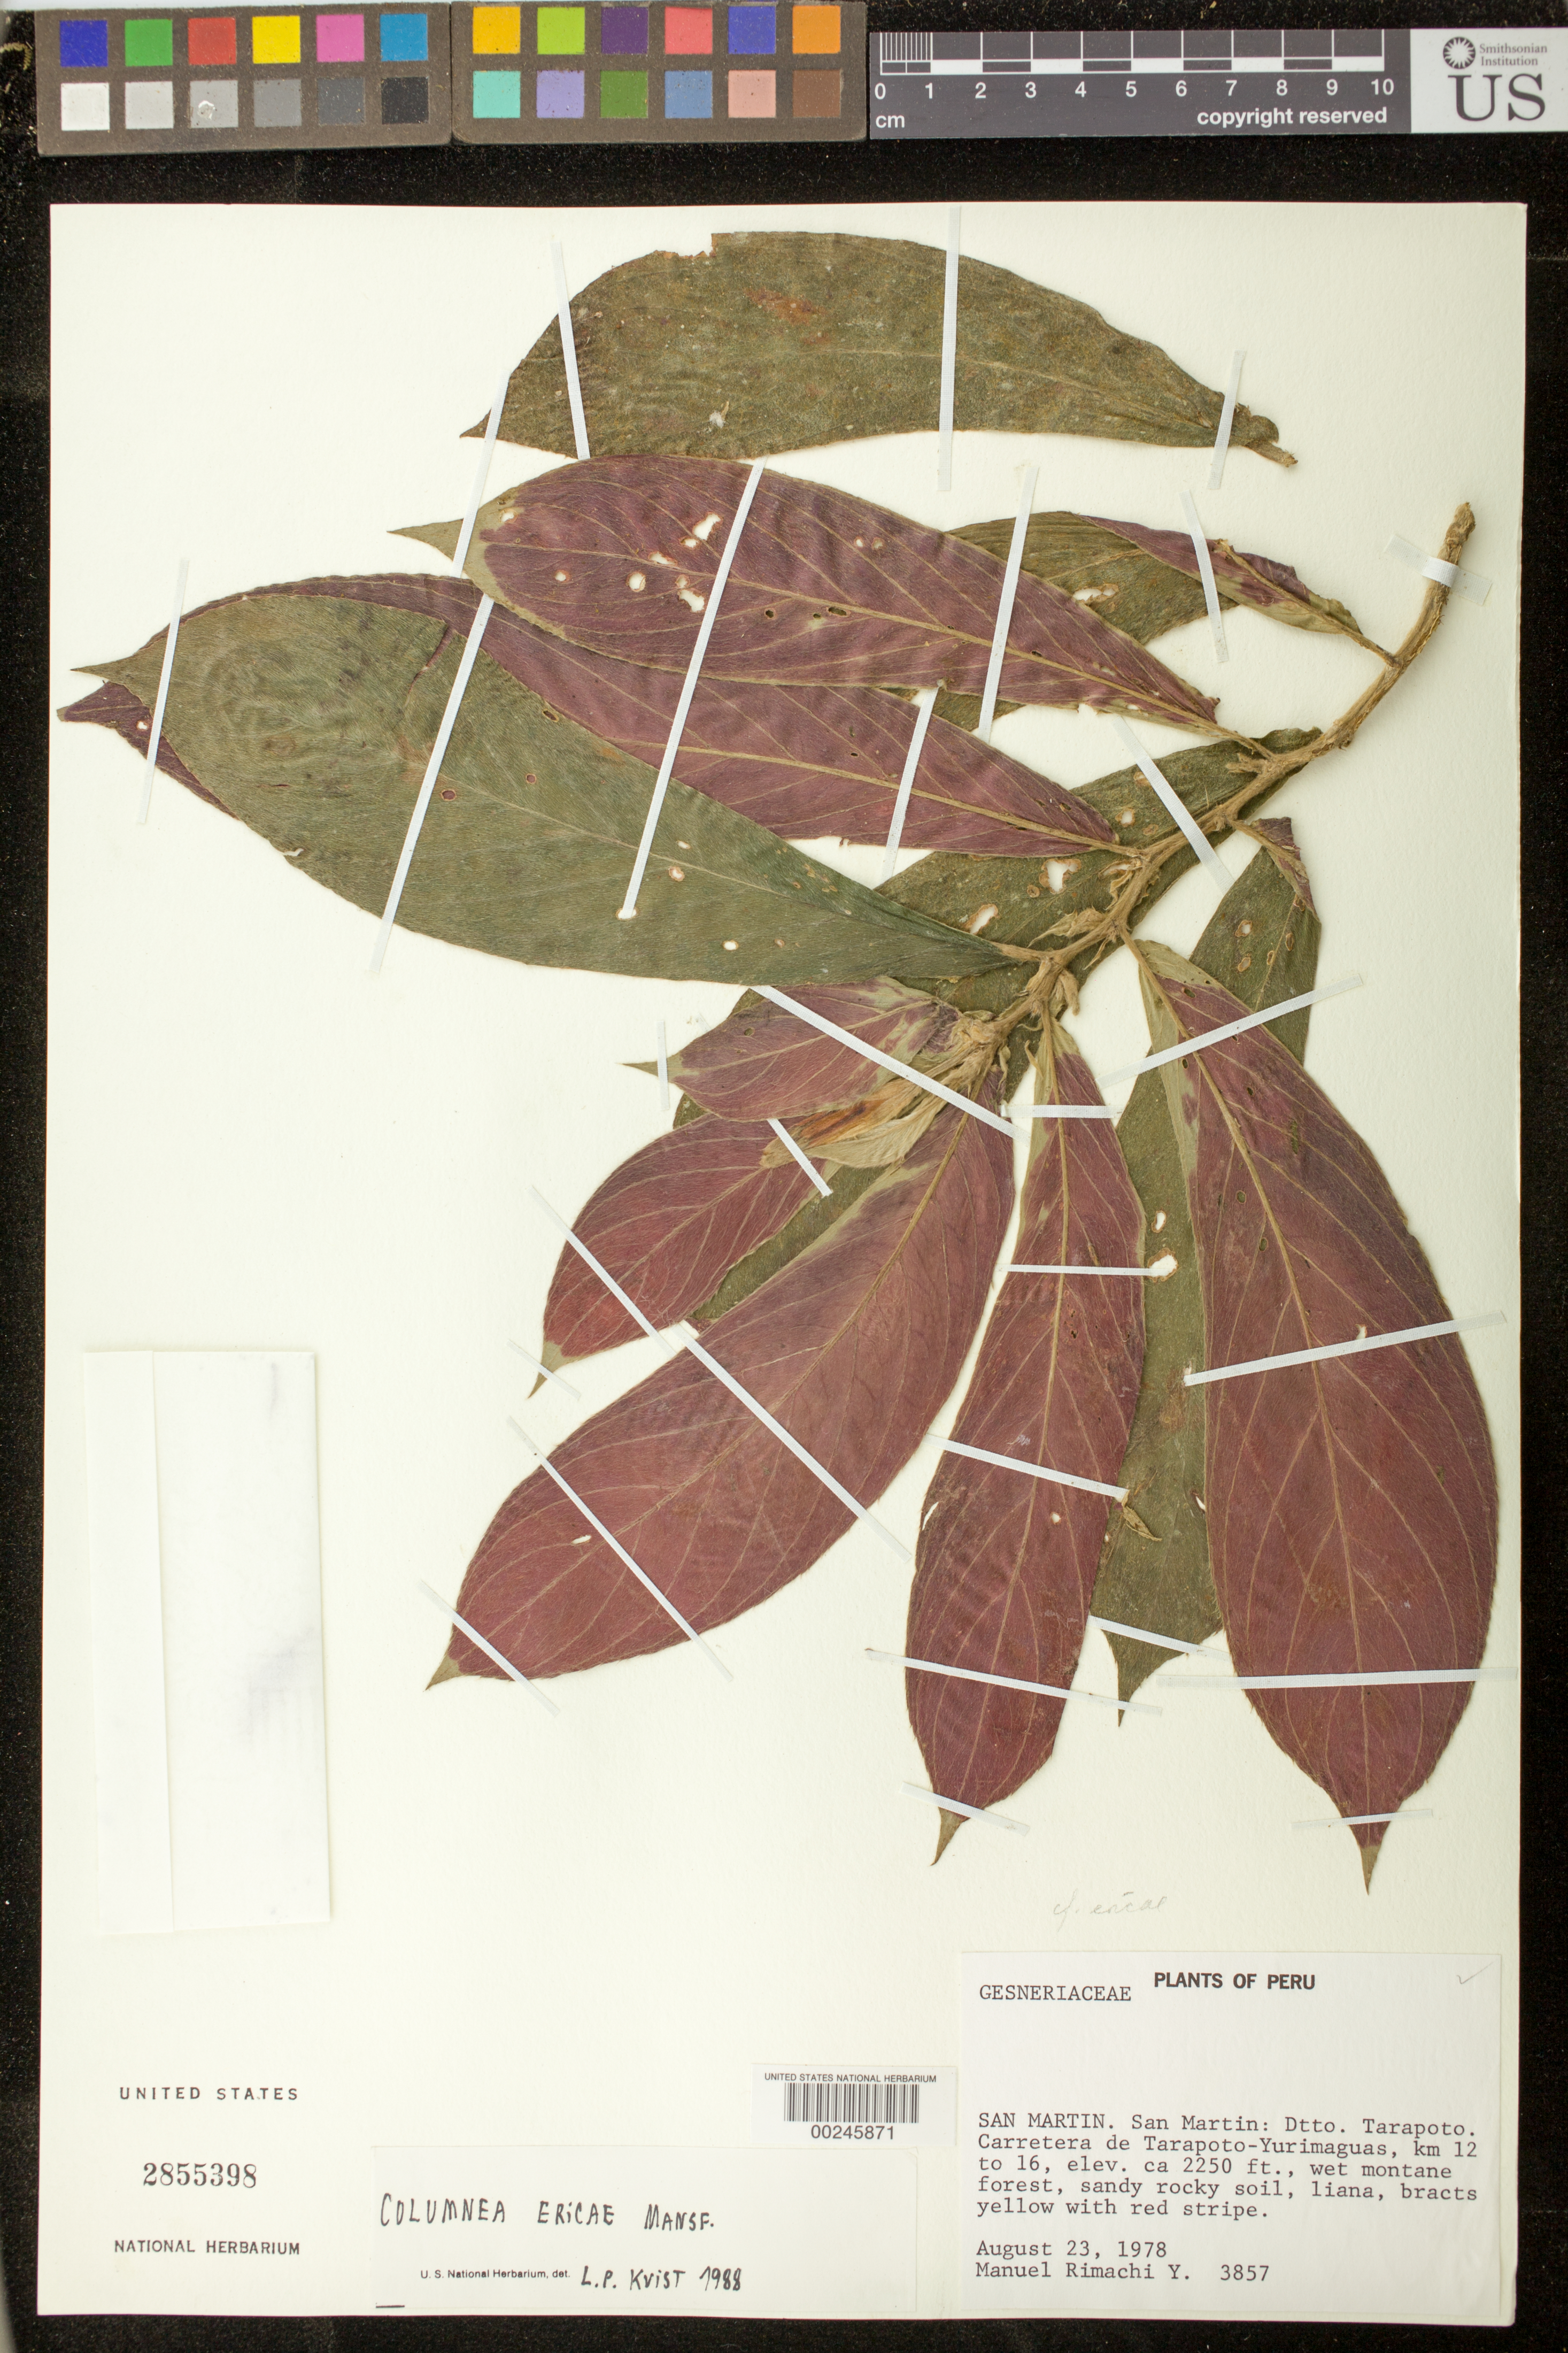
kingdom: Plantae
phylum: Tracheophyta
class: Magnoliopsida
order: Lamiales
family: Gesneriaceae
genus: Columnea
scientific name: Columnea ericae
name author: Mansf.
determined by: Skog, Laurence E.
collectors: M. Rimachi Y.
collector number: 3857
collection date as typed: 23 Aug 1978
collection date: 1978-08-23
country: Peru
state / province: San Martín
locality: Prov. San Martin, Dtto. Tarapoto; Carretera de Tarapoto-Yurimaguas, km 12 to 16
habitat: Wet montane forest, sandy rocky soil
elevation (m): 686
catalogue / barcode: US 2855398